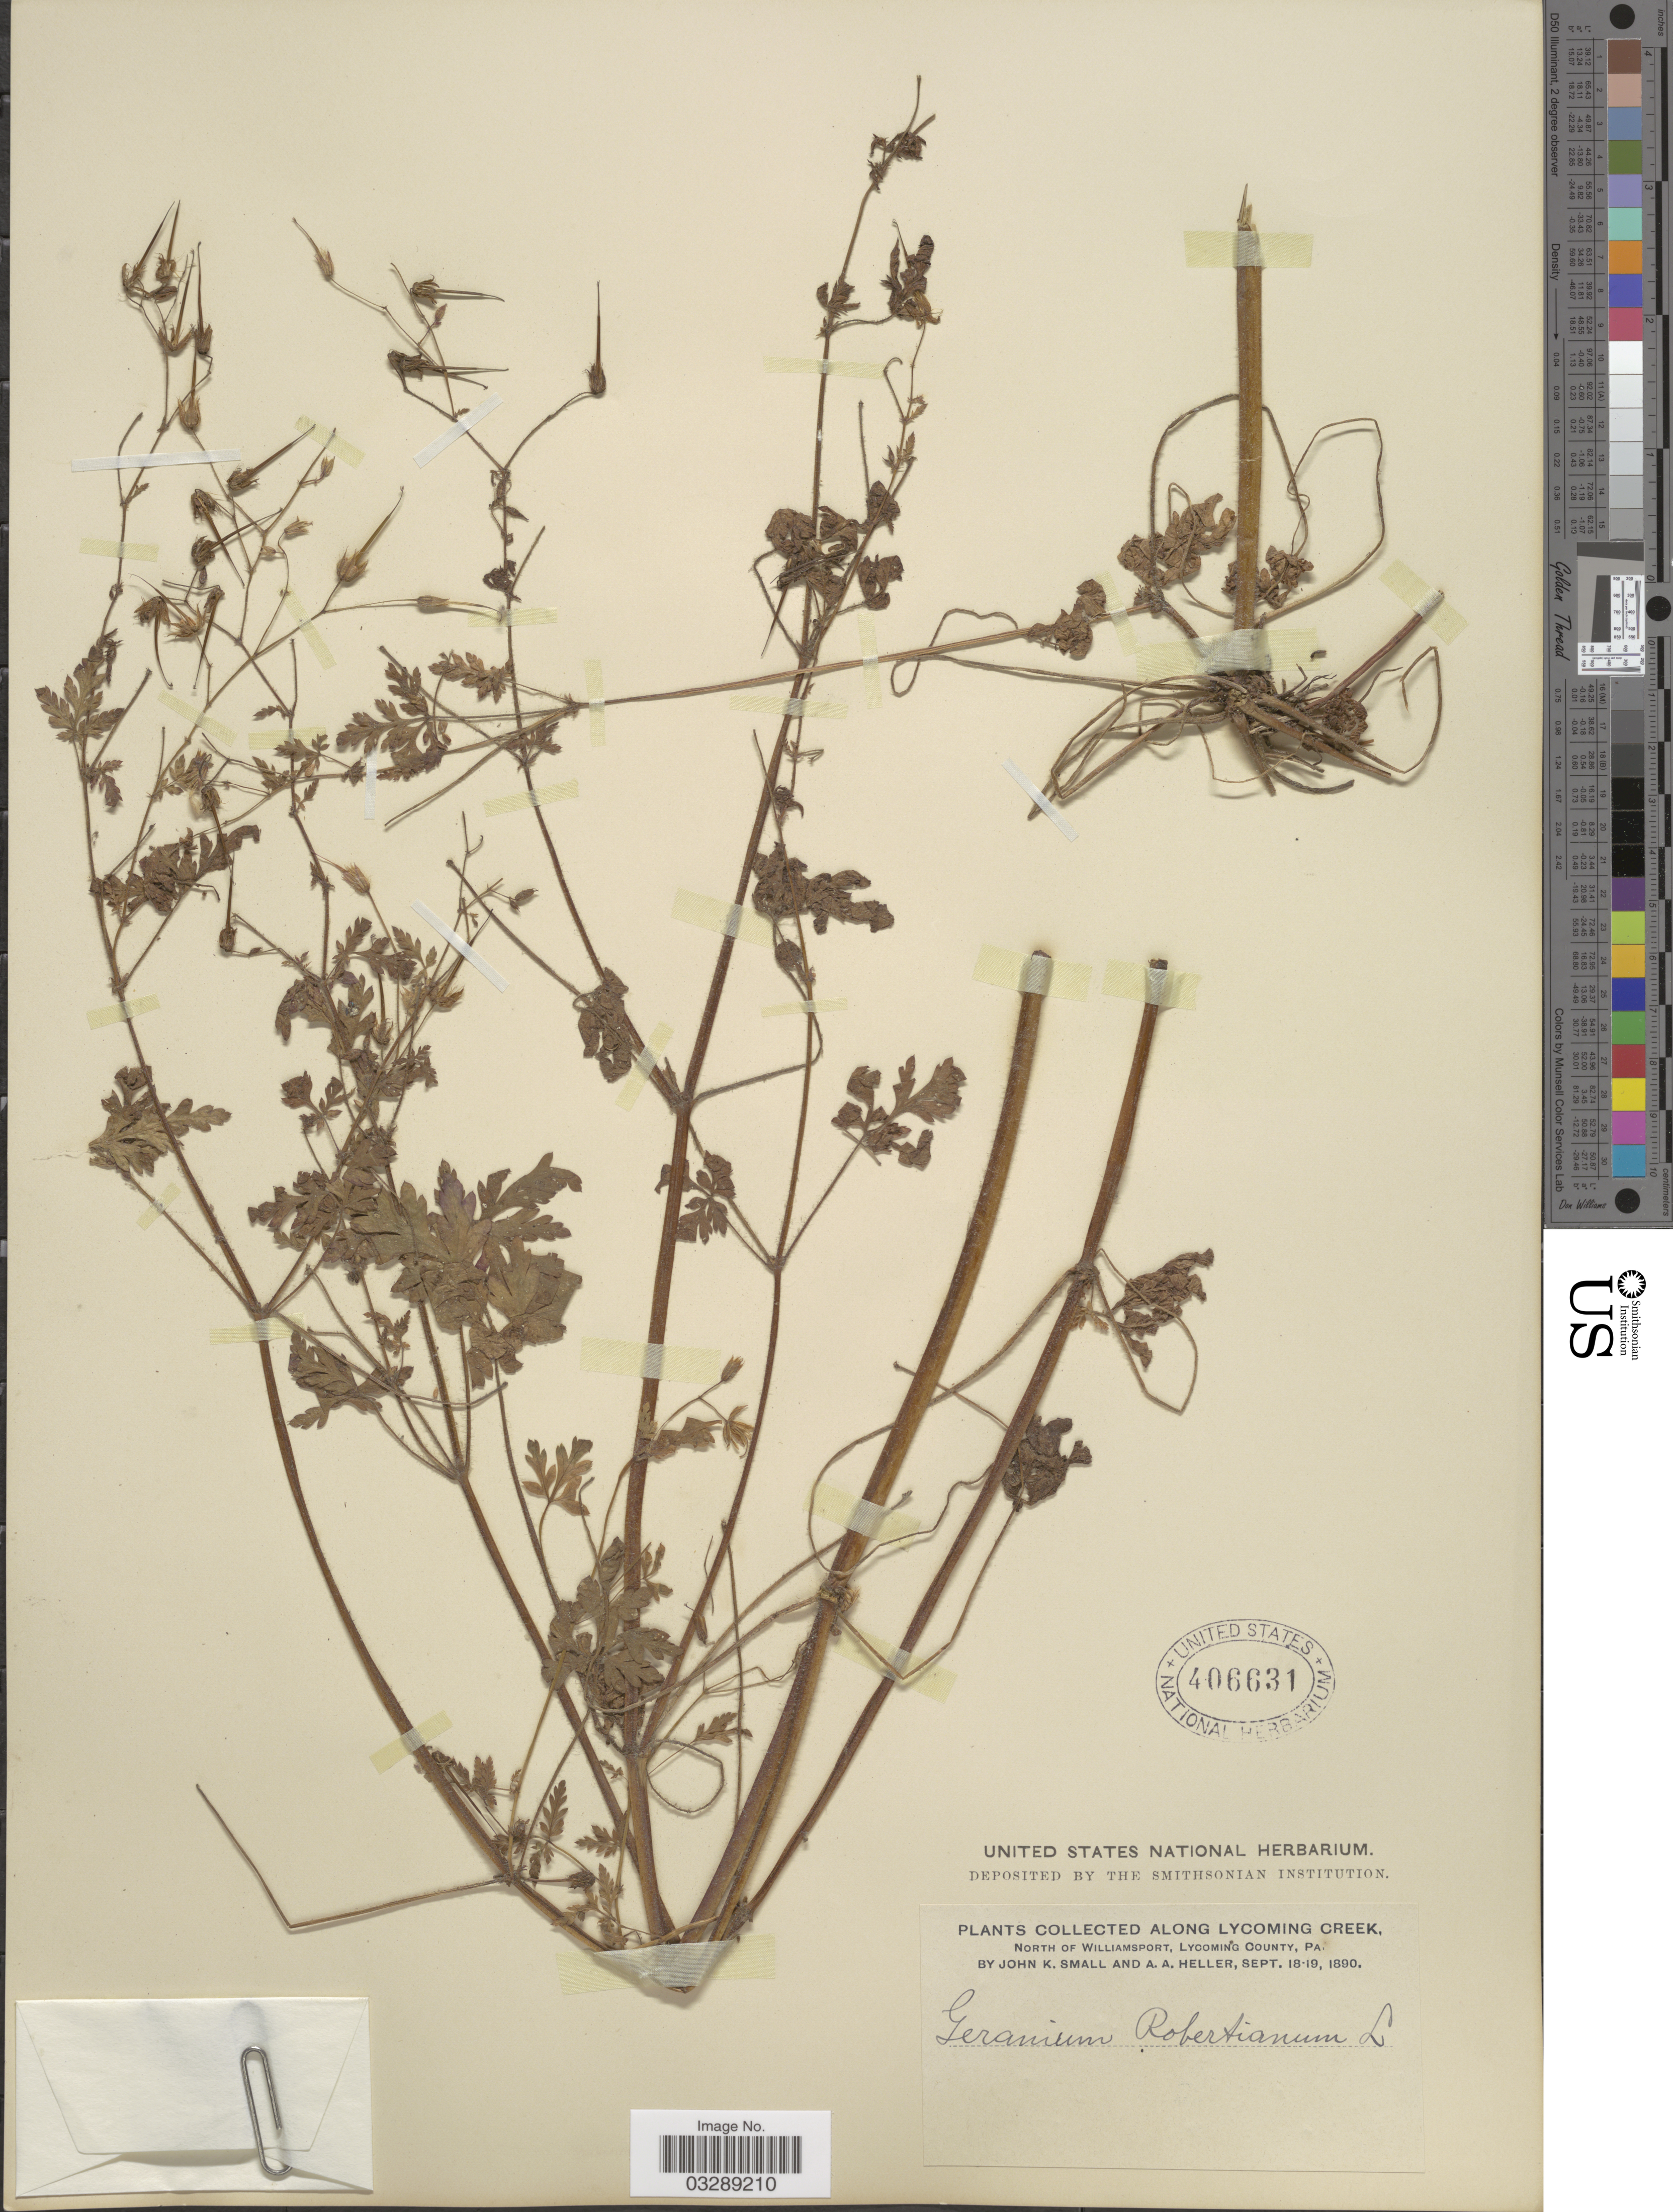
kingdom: Plantae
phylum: Tracheophyta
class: Magnoliopsida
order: Geraniales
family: Geraniaceae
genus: Geranium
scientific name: Geranium robertianum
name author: L.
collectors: J. K. Small & A. A. Heller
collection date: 1890-09-18/1890-09-19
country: United States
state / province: Pennsylvania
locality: Along Lycoming Creek, North of Williamsport, Lycoming County.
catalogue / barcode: US 406631